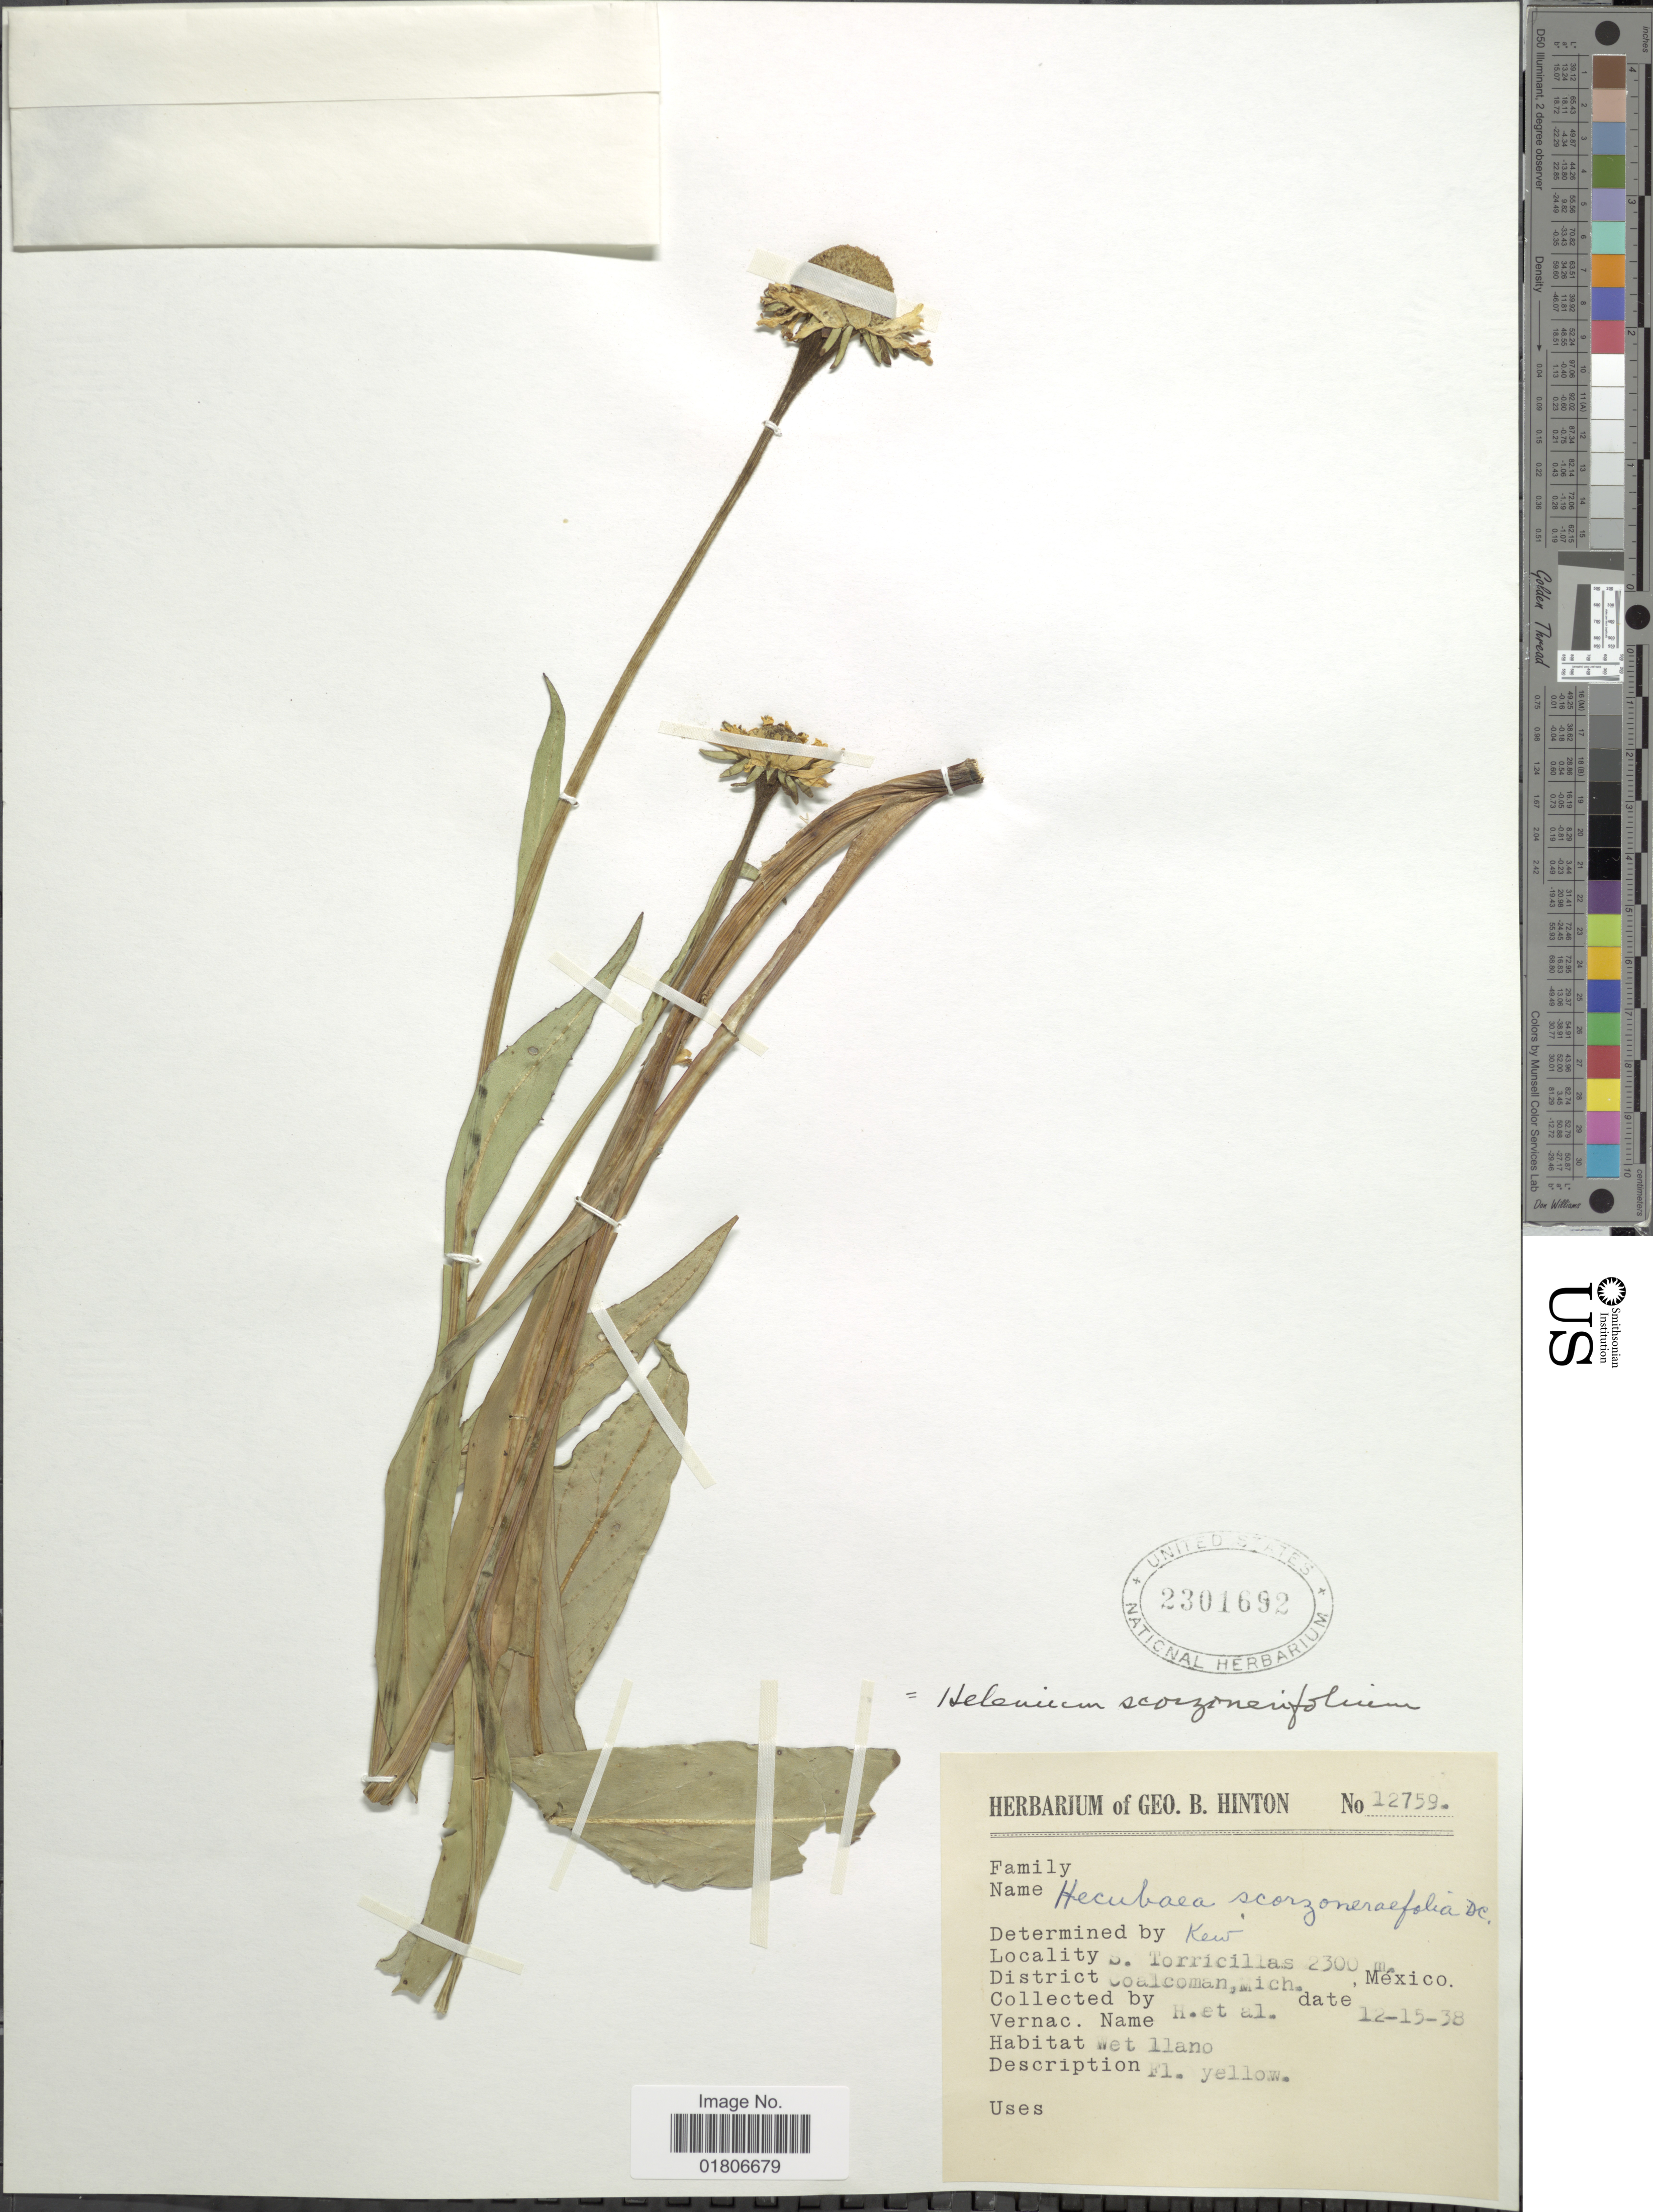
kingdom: Plantae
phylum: Tracheophyta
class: Magnoliopsida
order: Asterales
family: Asteraceae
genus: Helenium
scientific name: Helenium scorzoneraefolium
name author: (DC.) A. Gray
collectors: G. B. Hinton & et al.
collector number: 12759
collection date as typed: Transcribed d/m/y: 15/12/38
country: Mexico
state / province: Michoacán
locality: S. Torricillas. District Coalcoman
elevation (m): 2300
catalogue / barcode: US 2301692